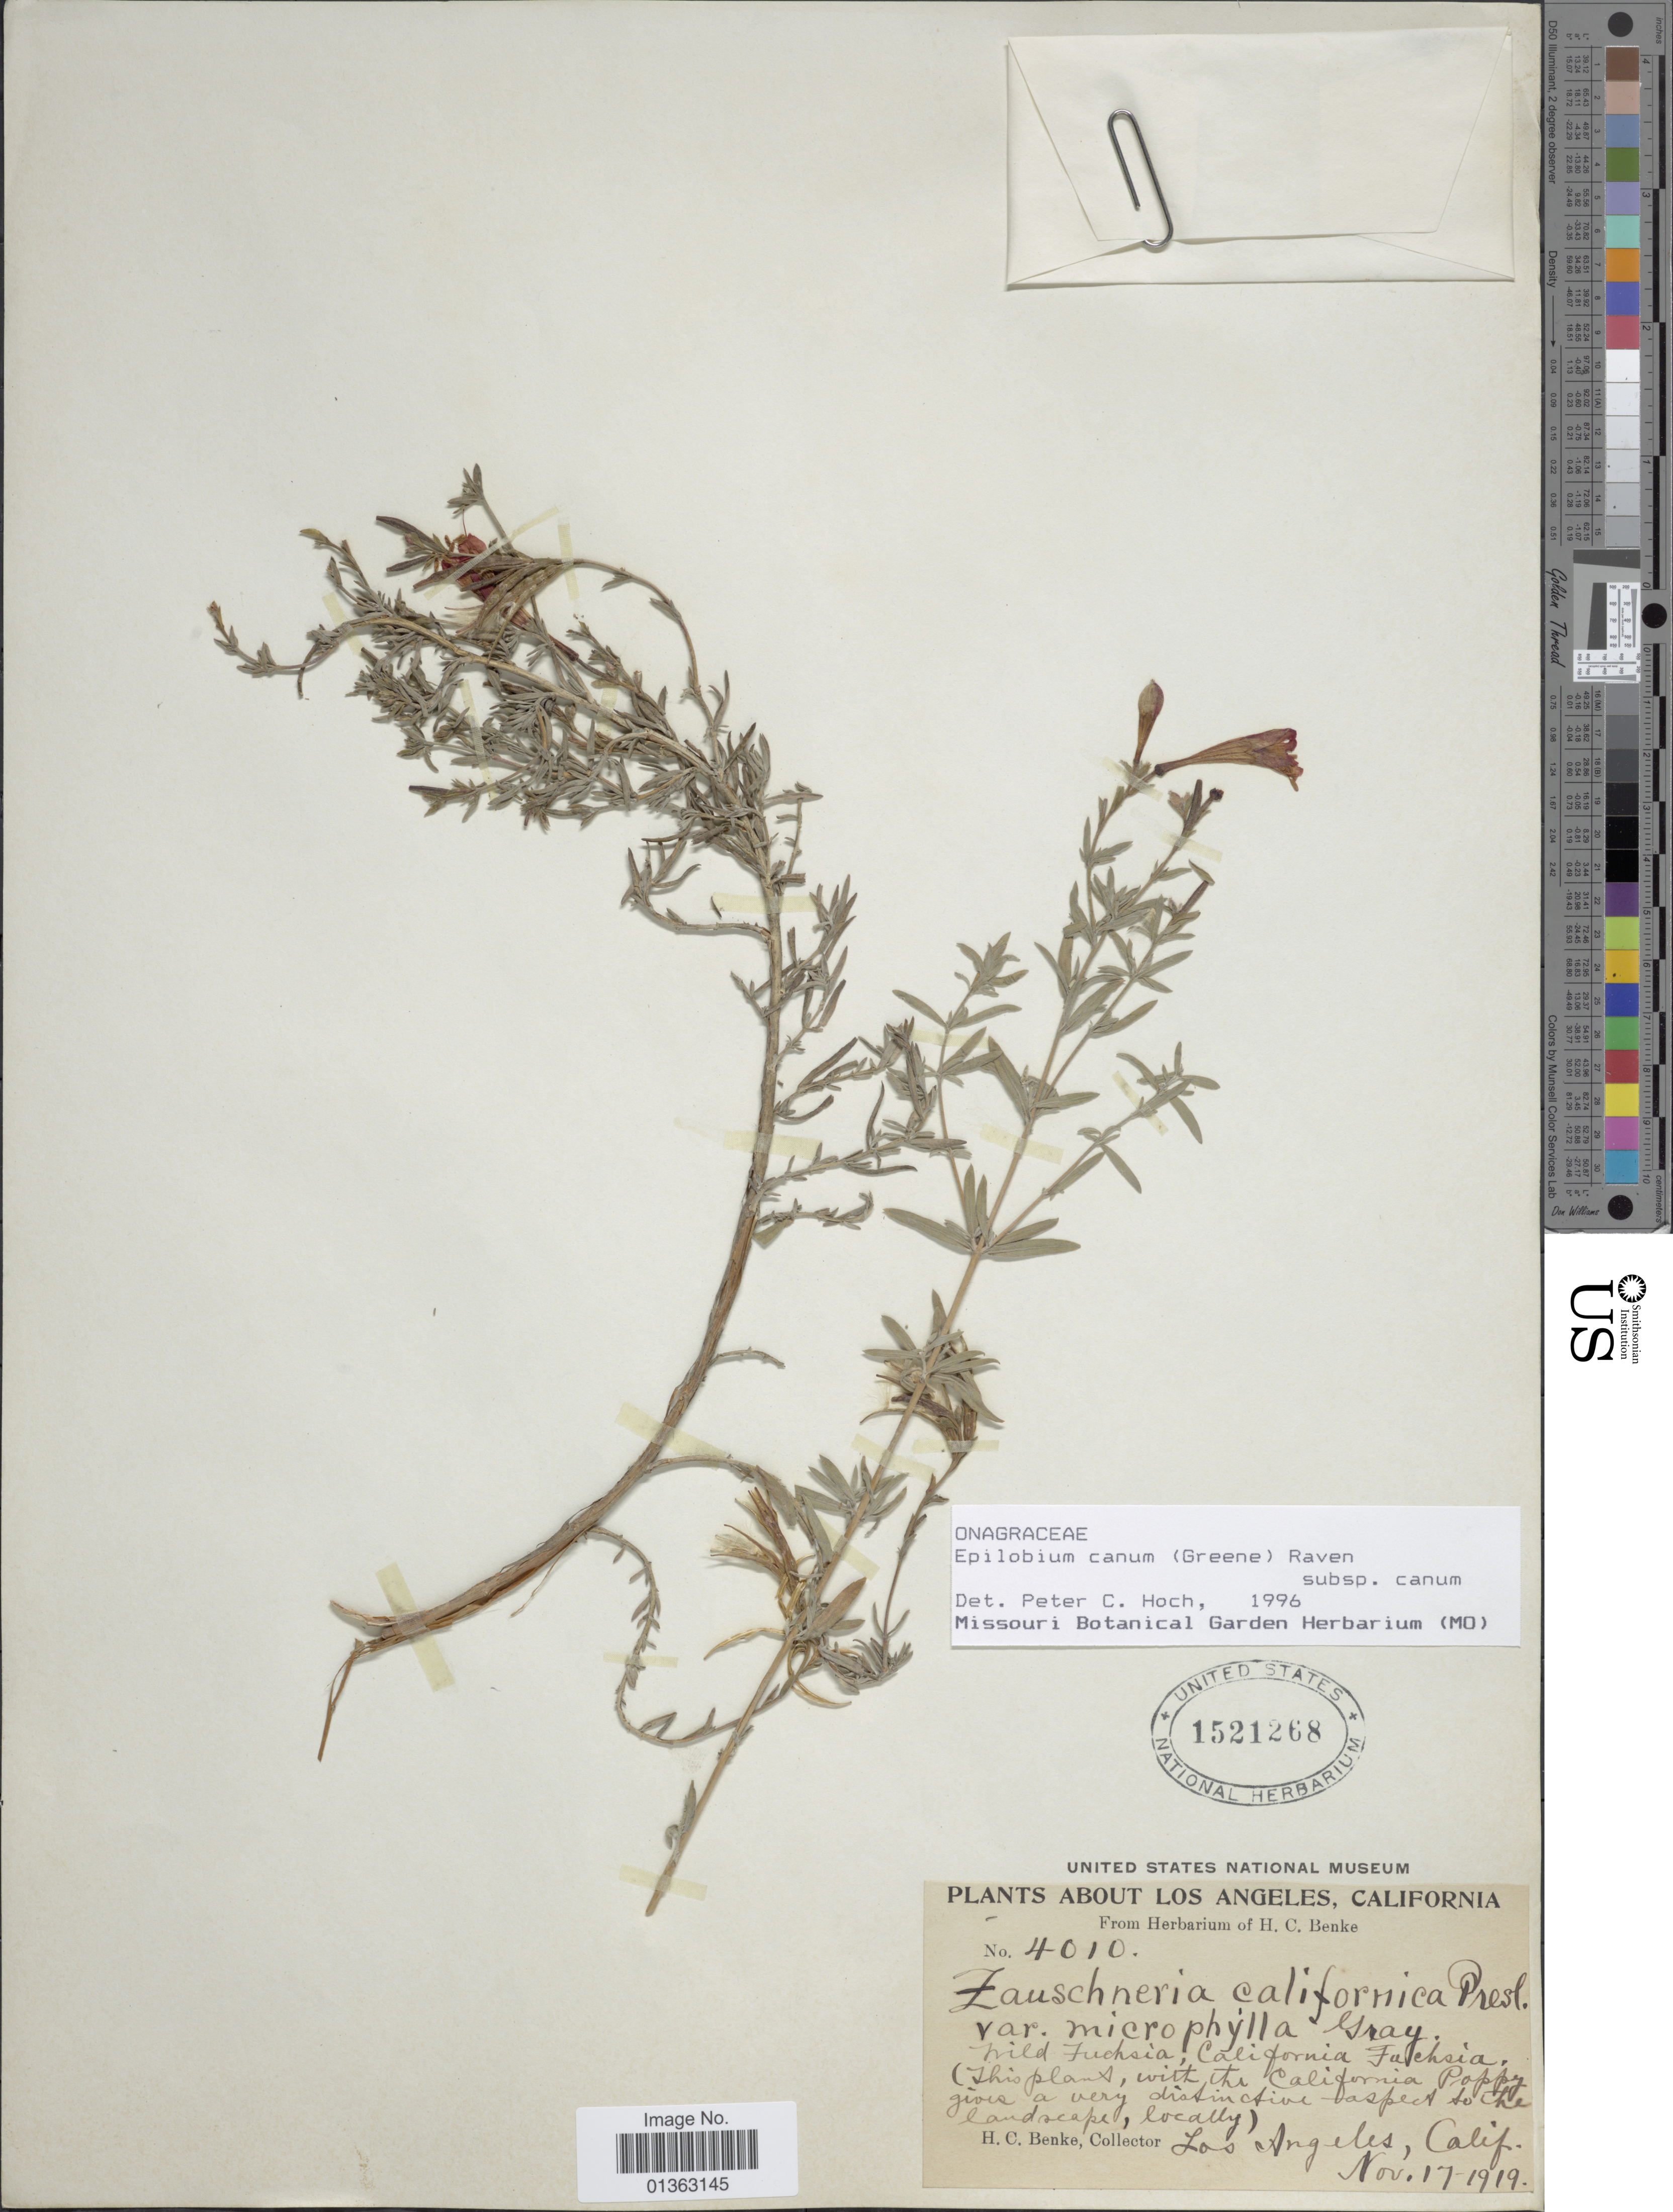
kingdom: Plantae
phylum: Tracheophyta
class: Magnoliopsida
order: Myrtales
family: Onagraceae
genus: Epilobium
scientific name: Epilobium canum subsp. canum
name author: (Greene) P.H. Raven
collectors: H. Benke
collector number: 4010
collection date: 1919-11-17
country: United States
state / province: California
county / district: Los Angeles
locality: Los Angeles.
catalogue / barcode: US 1521268